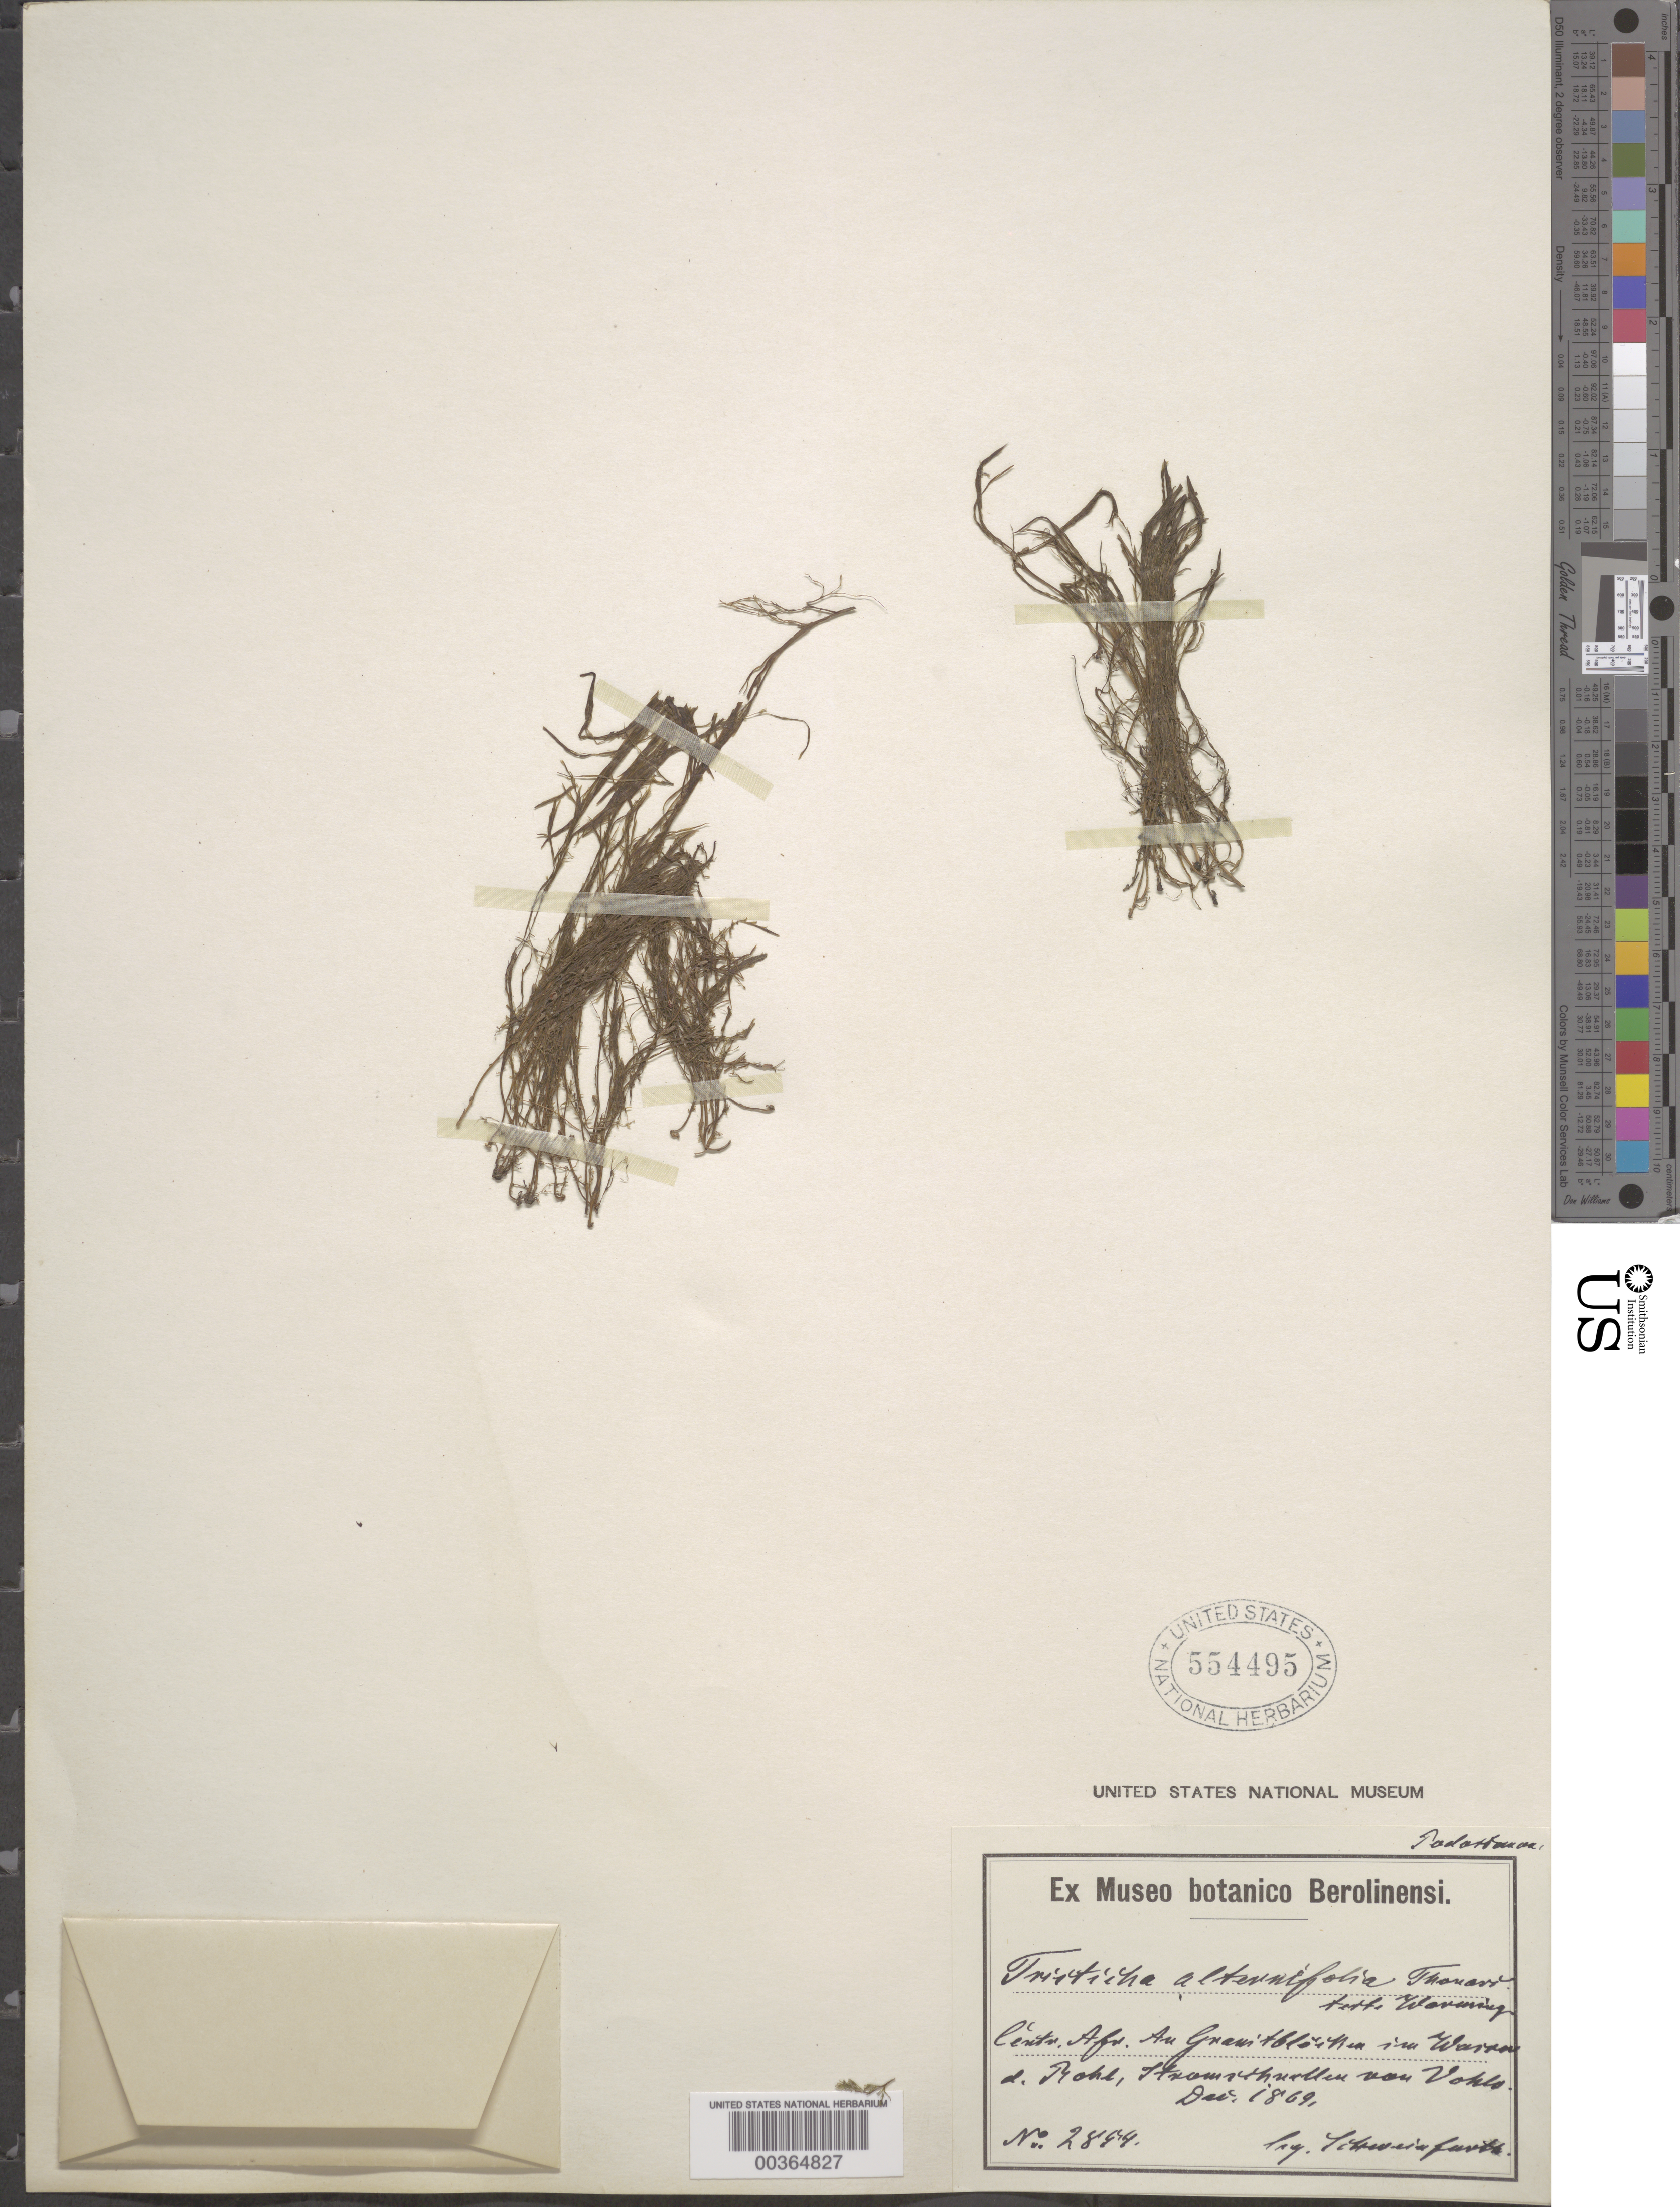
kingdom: Plantae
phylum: Tracheophyta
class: Magnoliopsida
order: Malpighiales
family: Podostemaceae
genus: Tristicha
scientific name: Tristicha alternifolia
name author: Thou.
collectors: G. A. Schweinfurth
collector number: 2844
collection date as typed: Dec 1869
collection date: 1869-12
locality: Central africa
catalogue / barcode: US 554495